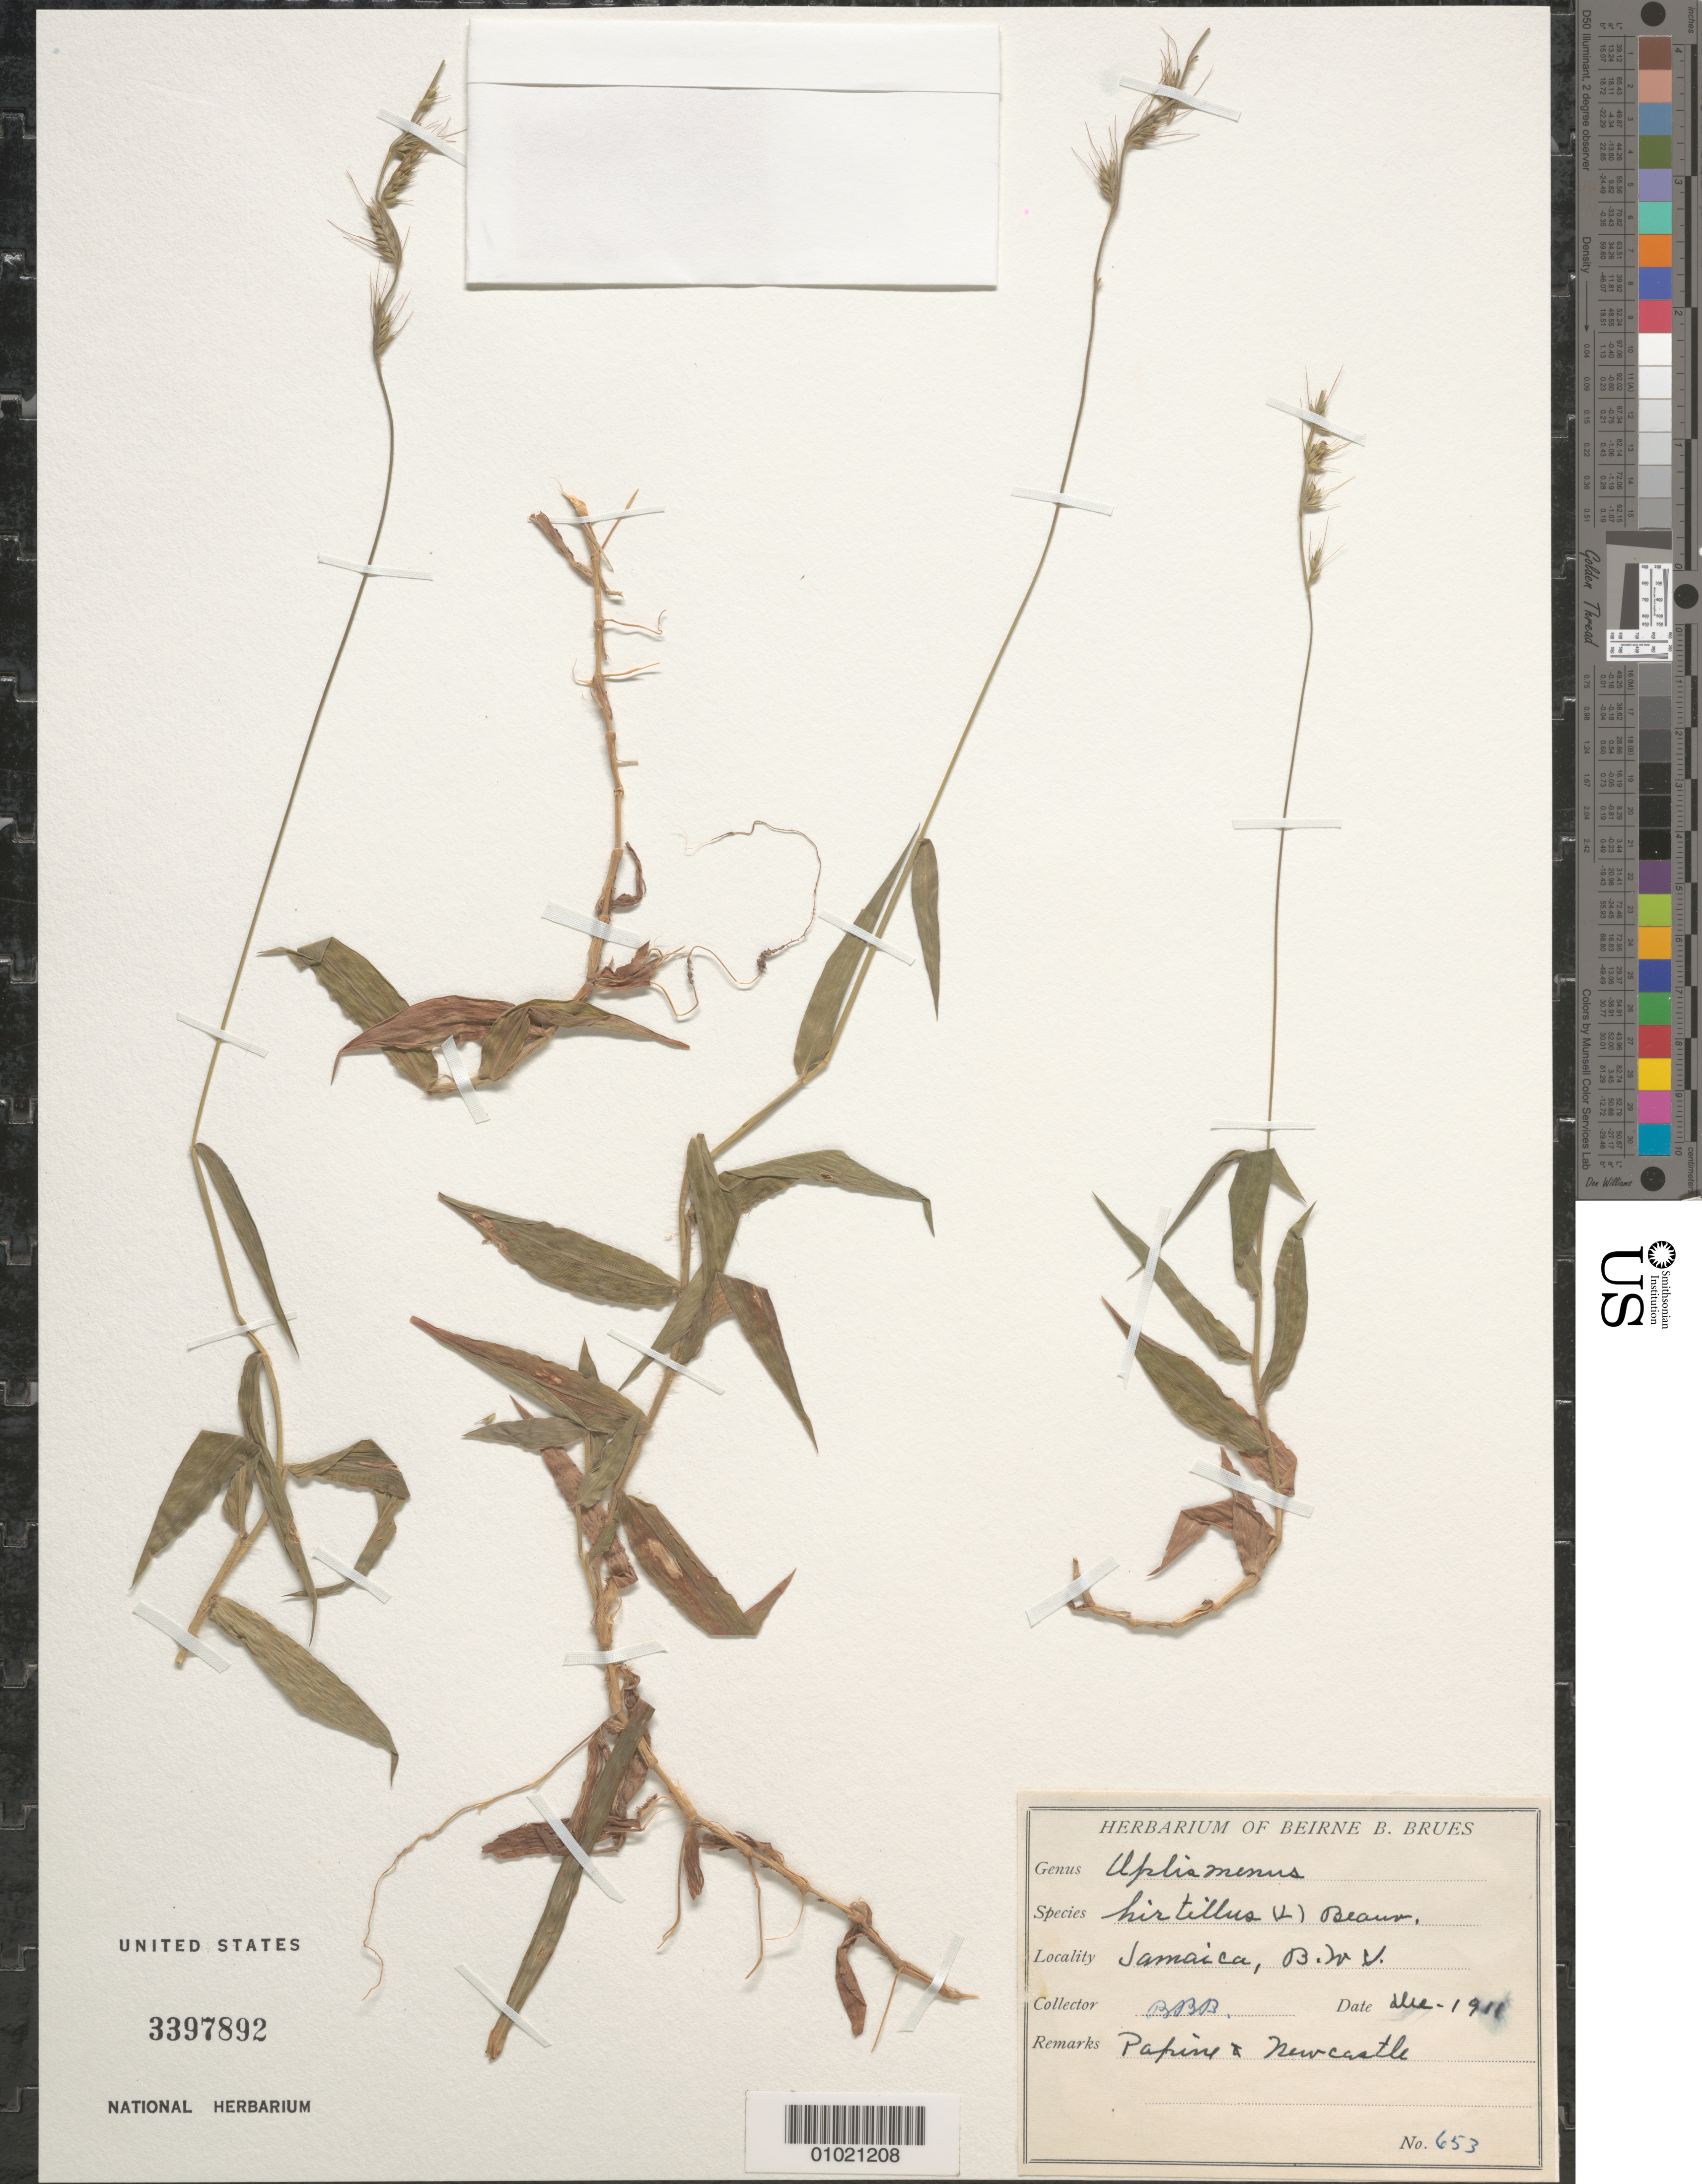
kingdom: Plantae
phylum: Tracheophyta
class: Liliopsida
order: Poales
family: Poaceae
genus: Oplismenus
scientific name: Oplismenus hirtellus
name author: (L.) P. Beauv.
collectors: B. Brues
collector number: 653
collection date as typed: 1911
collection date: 1911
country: Jamaica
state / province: Saint Ann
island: Jamaica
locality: Papine and Newcastle.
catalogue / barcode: US 3397892